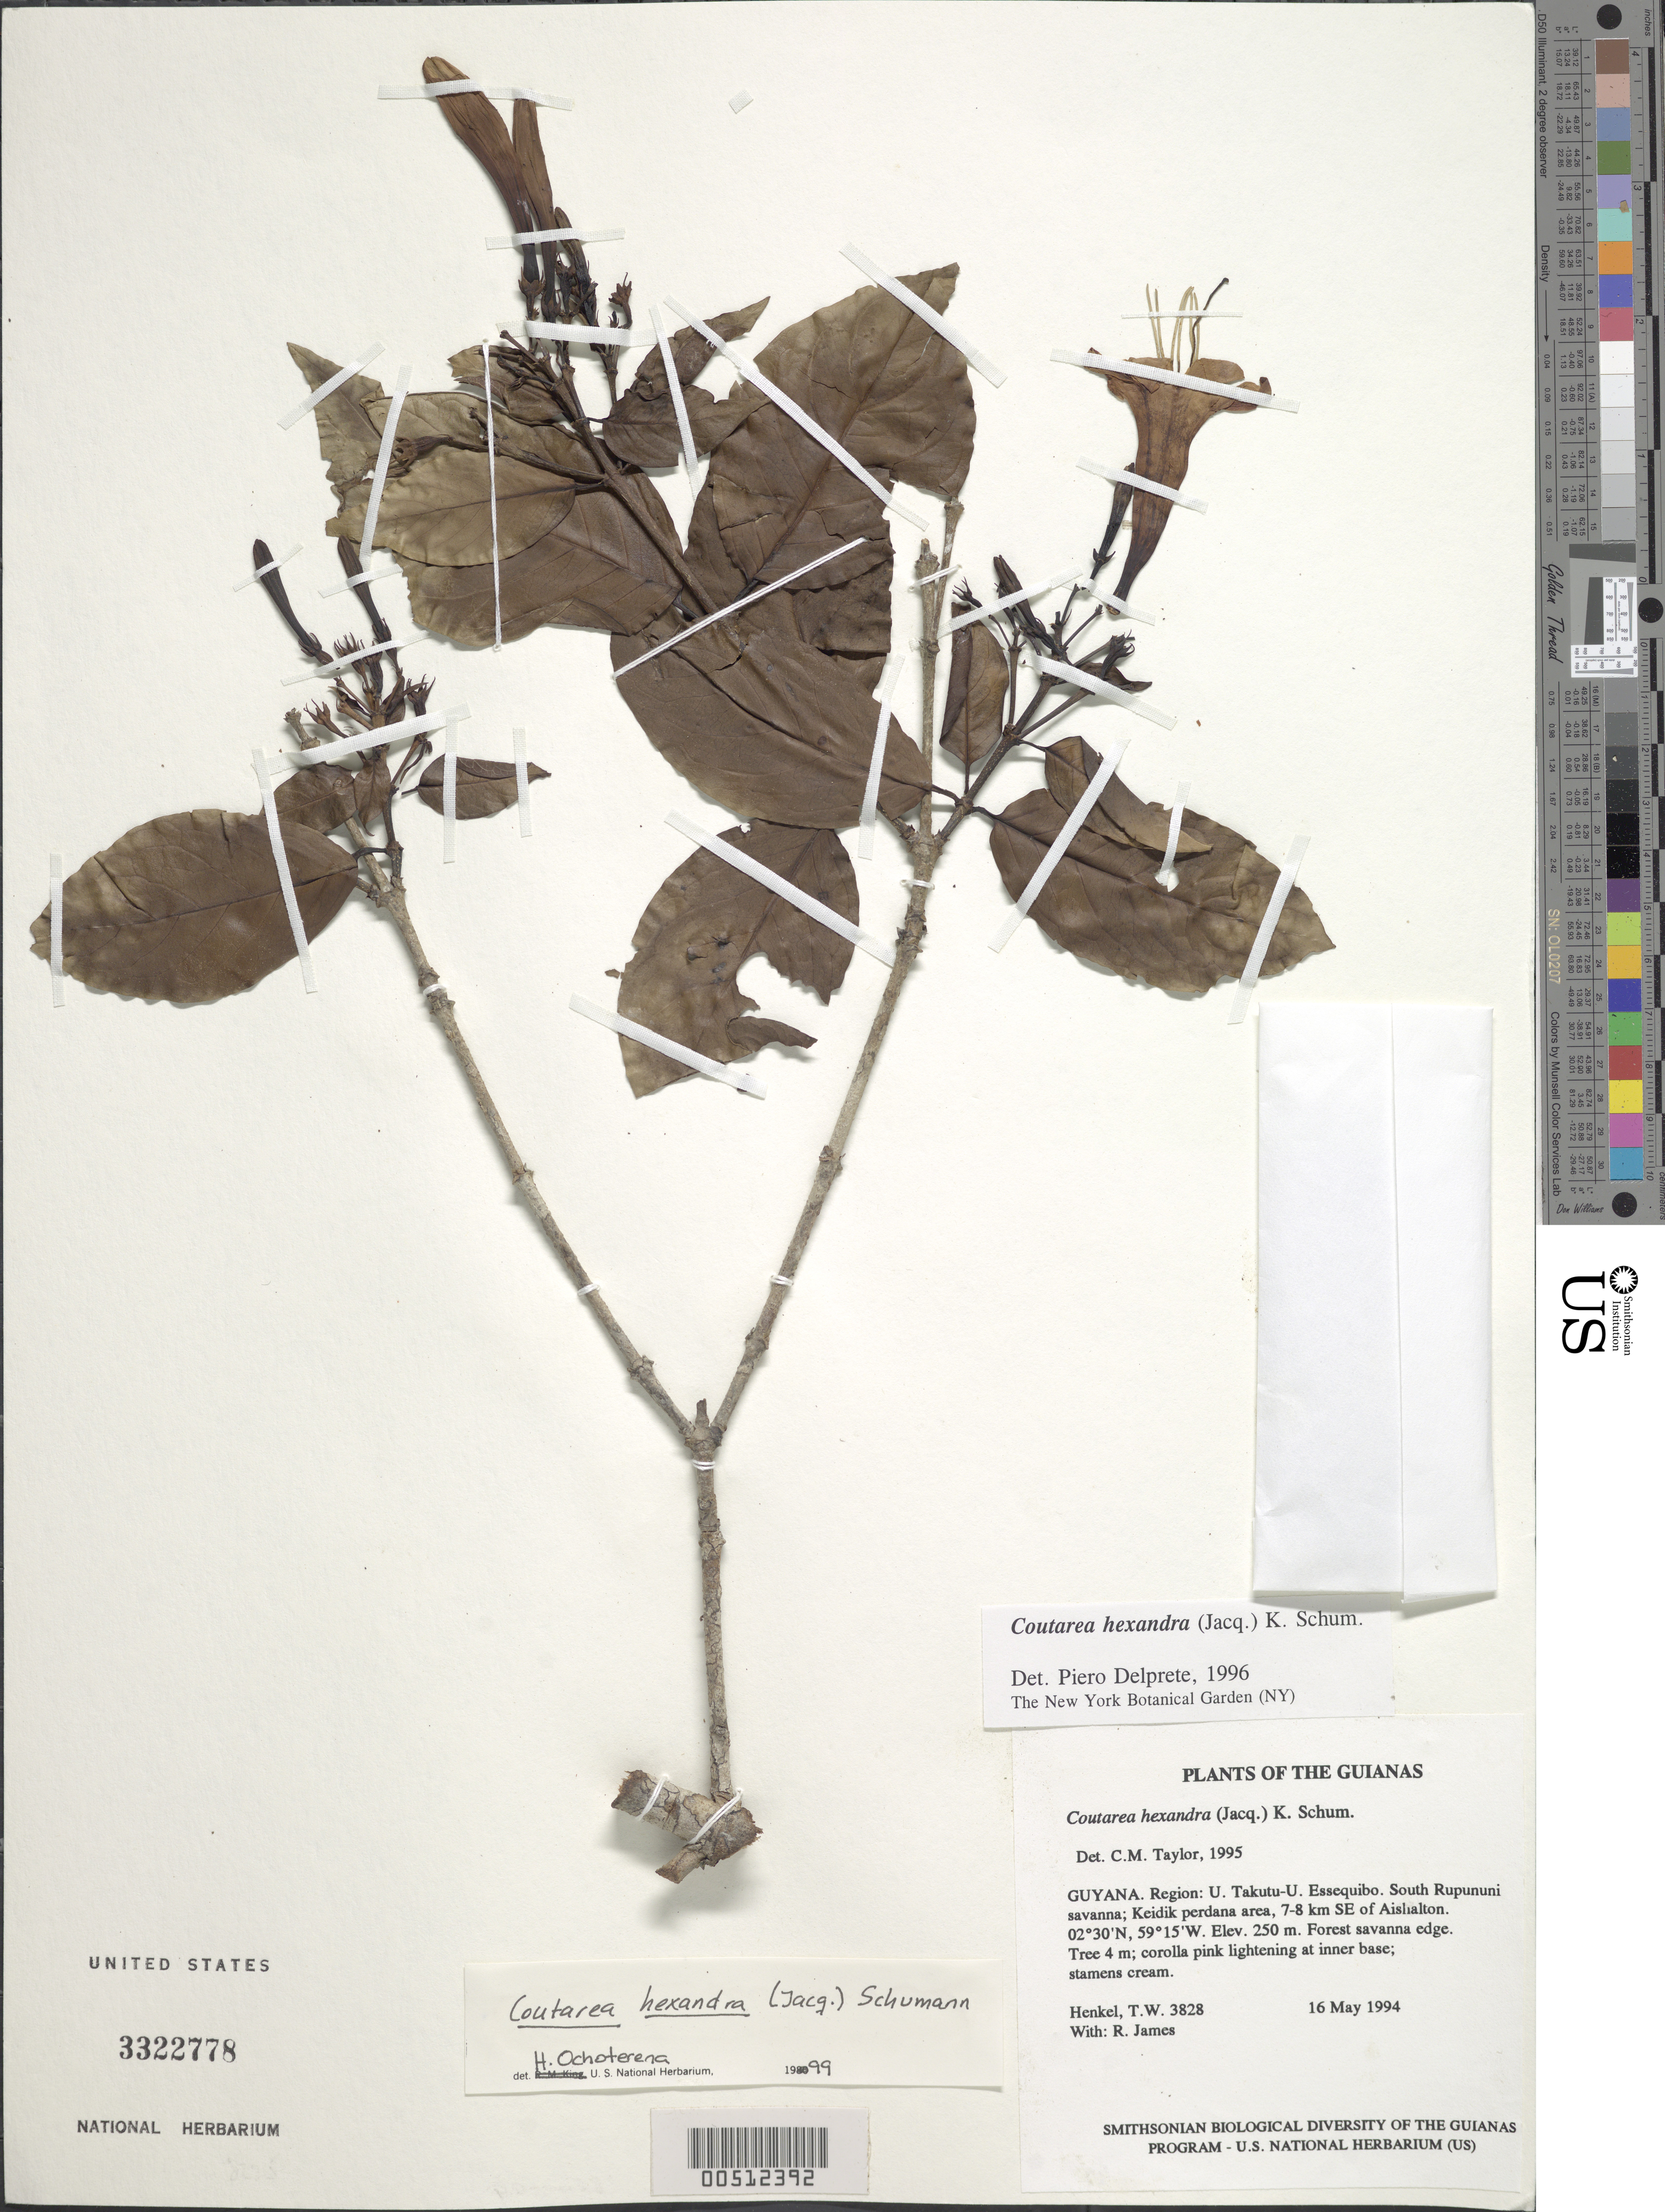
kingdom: Plantae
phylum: Tracheophyta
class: Magnoliopsida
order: Gentianales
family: Rubiaceae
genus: Coutarea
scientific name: Coutarea hexandra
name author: (Jacq.) K. Schum.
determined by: Taylor, Charlotte M.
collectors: T. Henkel & R. James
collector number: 3828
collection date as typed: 16 May 1994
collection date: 1994-05-16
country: Guyana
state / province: U. Takutu-U. Essequibo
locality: South Rupununi savanna; Keidik perdana area, 7-8 km SE of Aishalton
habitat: Forest savanna edge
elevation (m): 250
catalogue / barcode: US 3322778